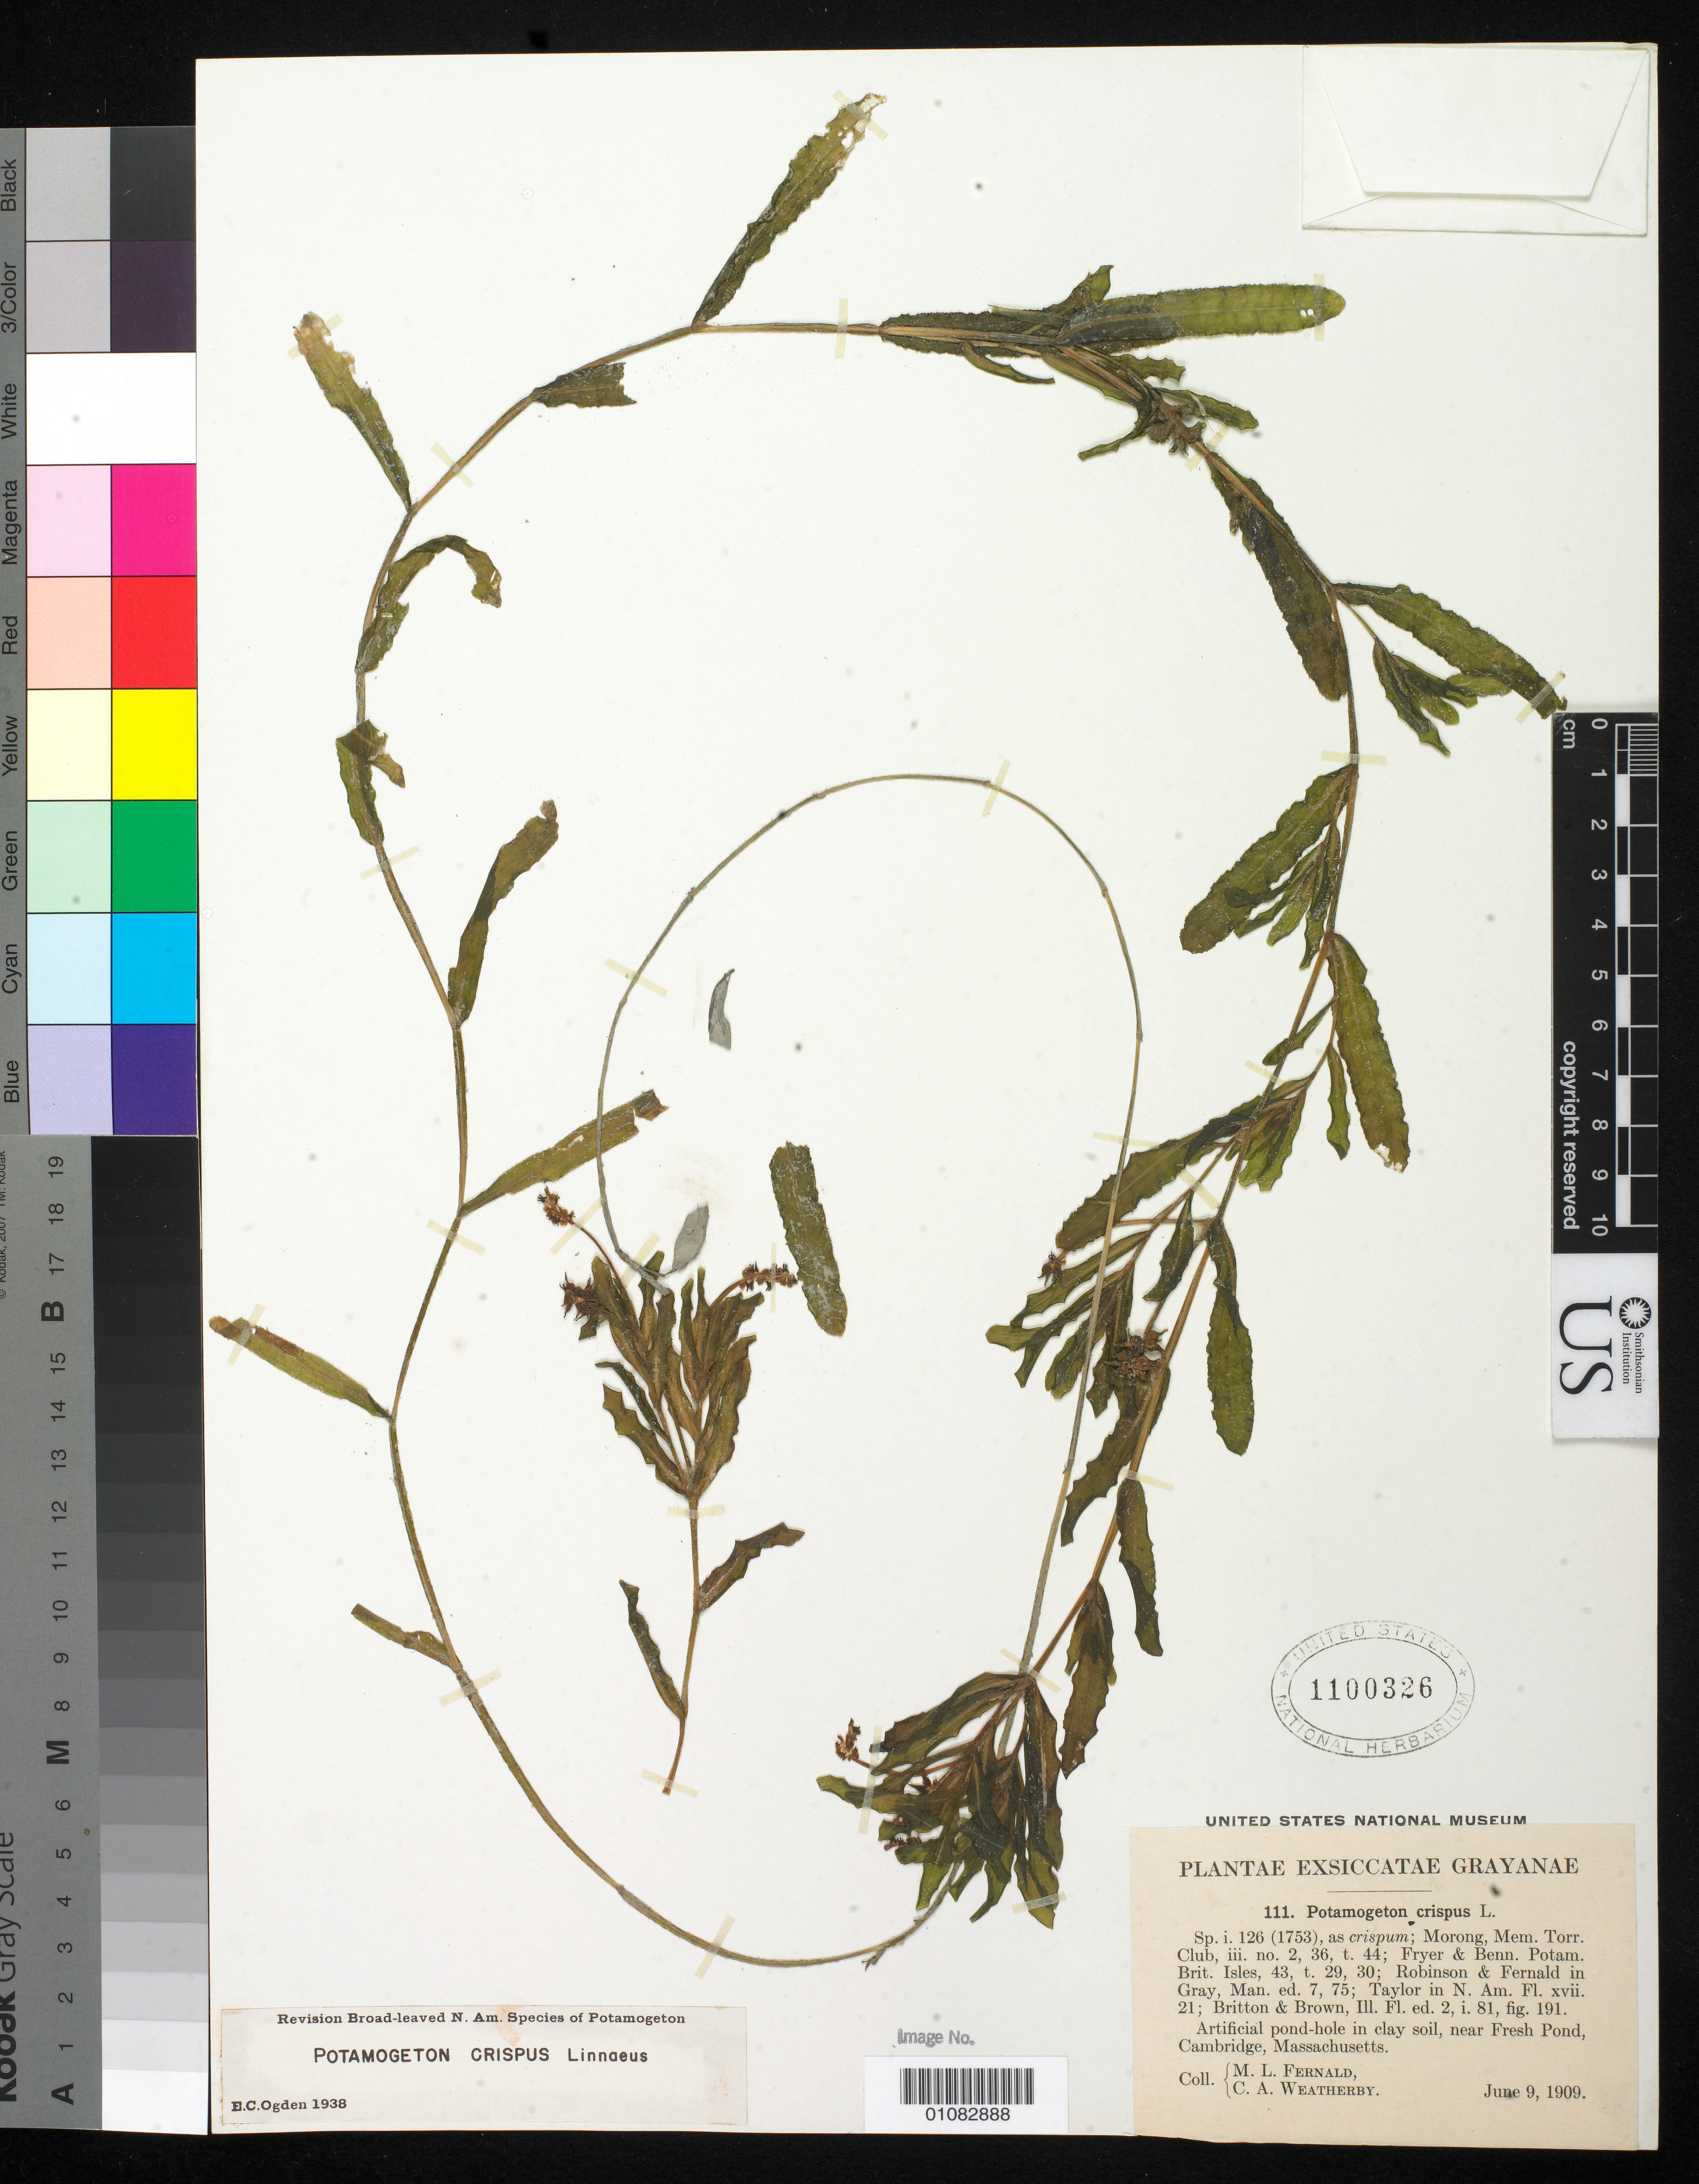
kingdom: Plantae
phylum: Tracheophyta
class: Liliopsida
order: Alismatales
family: Potamogetonaceae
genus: Potamogeton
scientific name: Potamogeton crispus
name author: L.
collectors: M. L. Fernald & C. A. Weatherby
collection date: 1909-06-09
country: United States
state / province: Massachusetts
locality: Cambridge, near Fresh Pond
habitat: Artificial pond- hole in clay soil.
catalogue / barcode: US 1100326